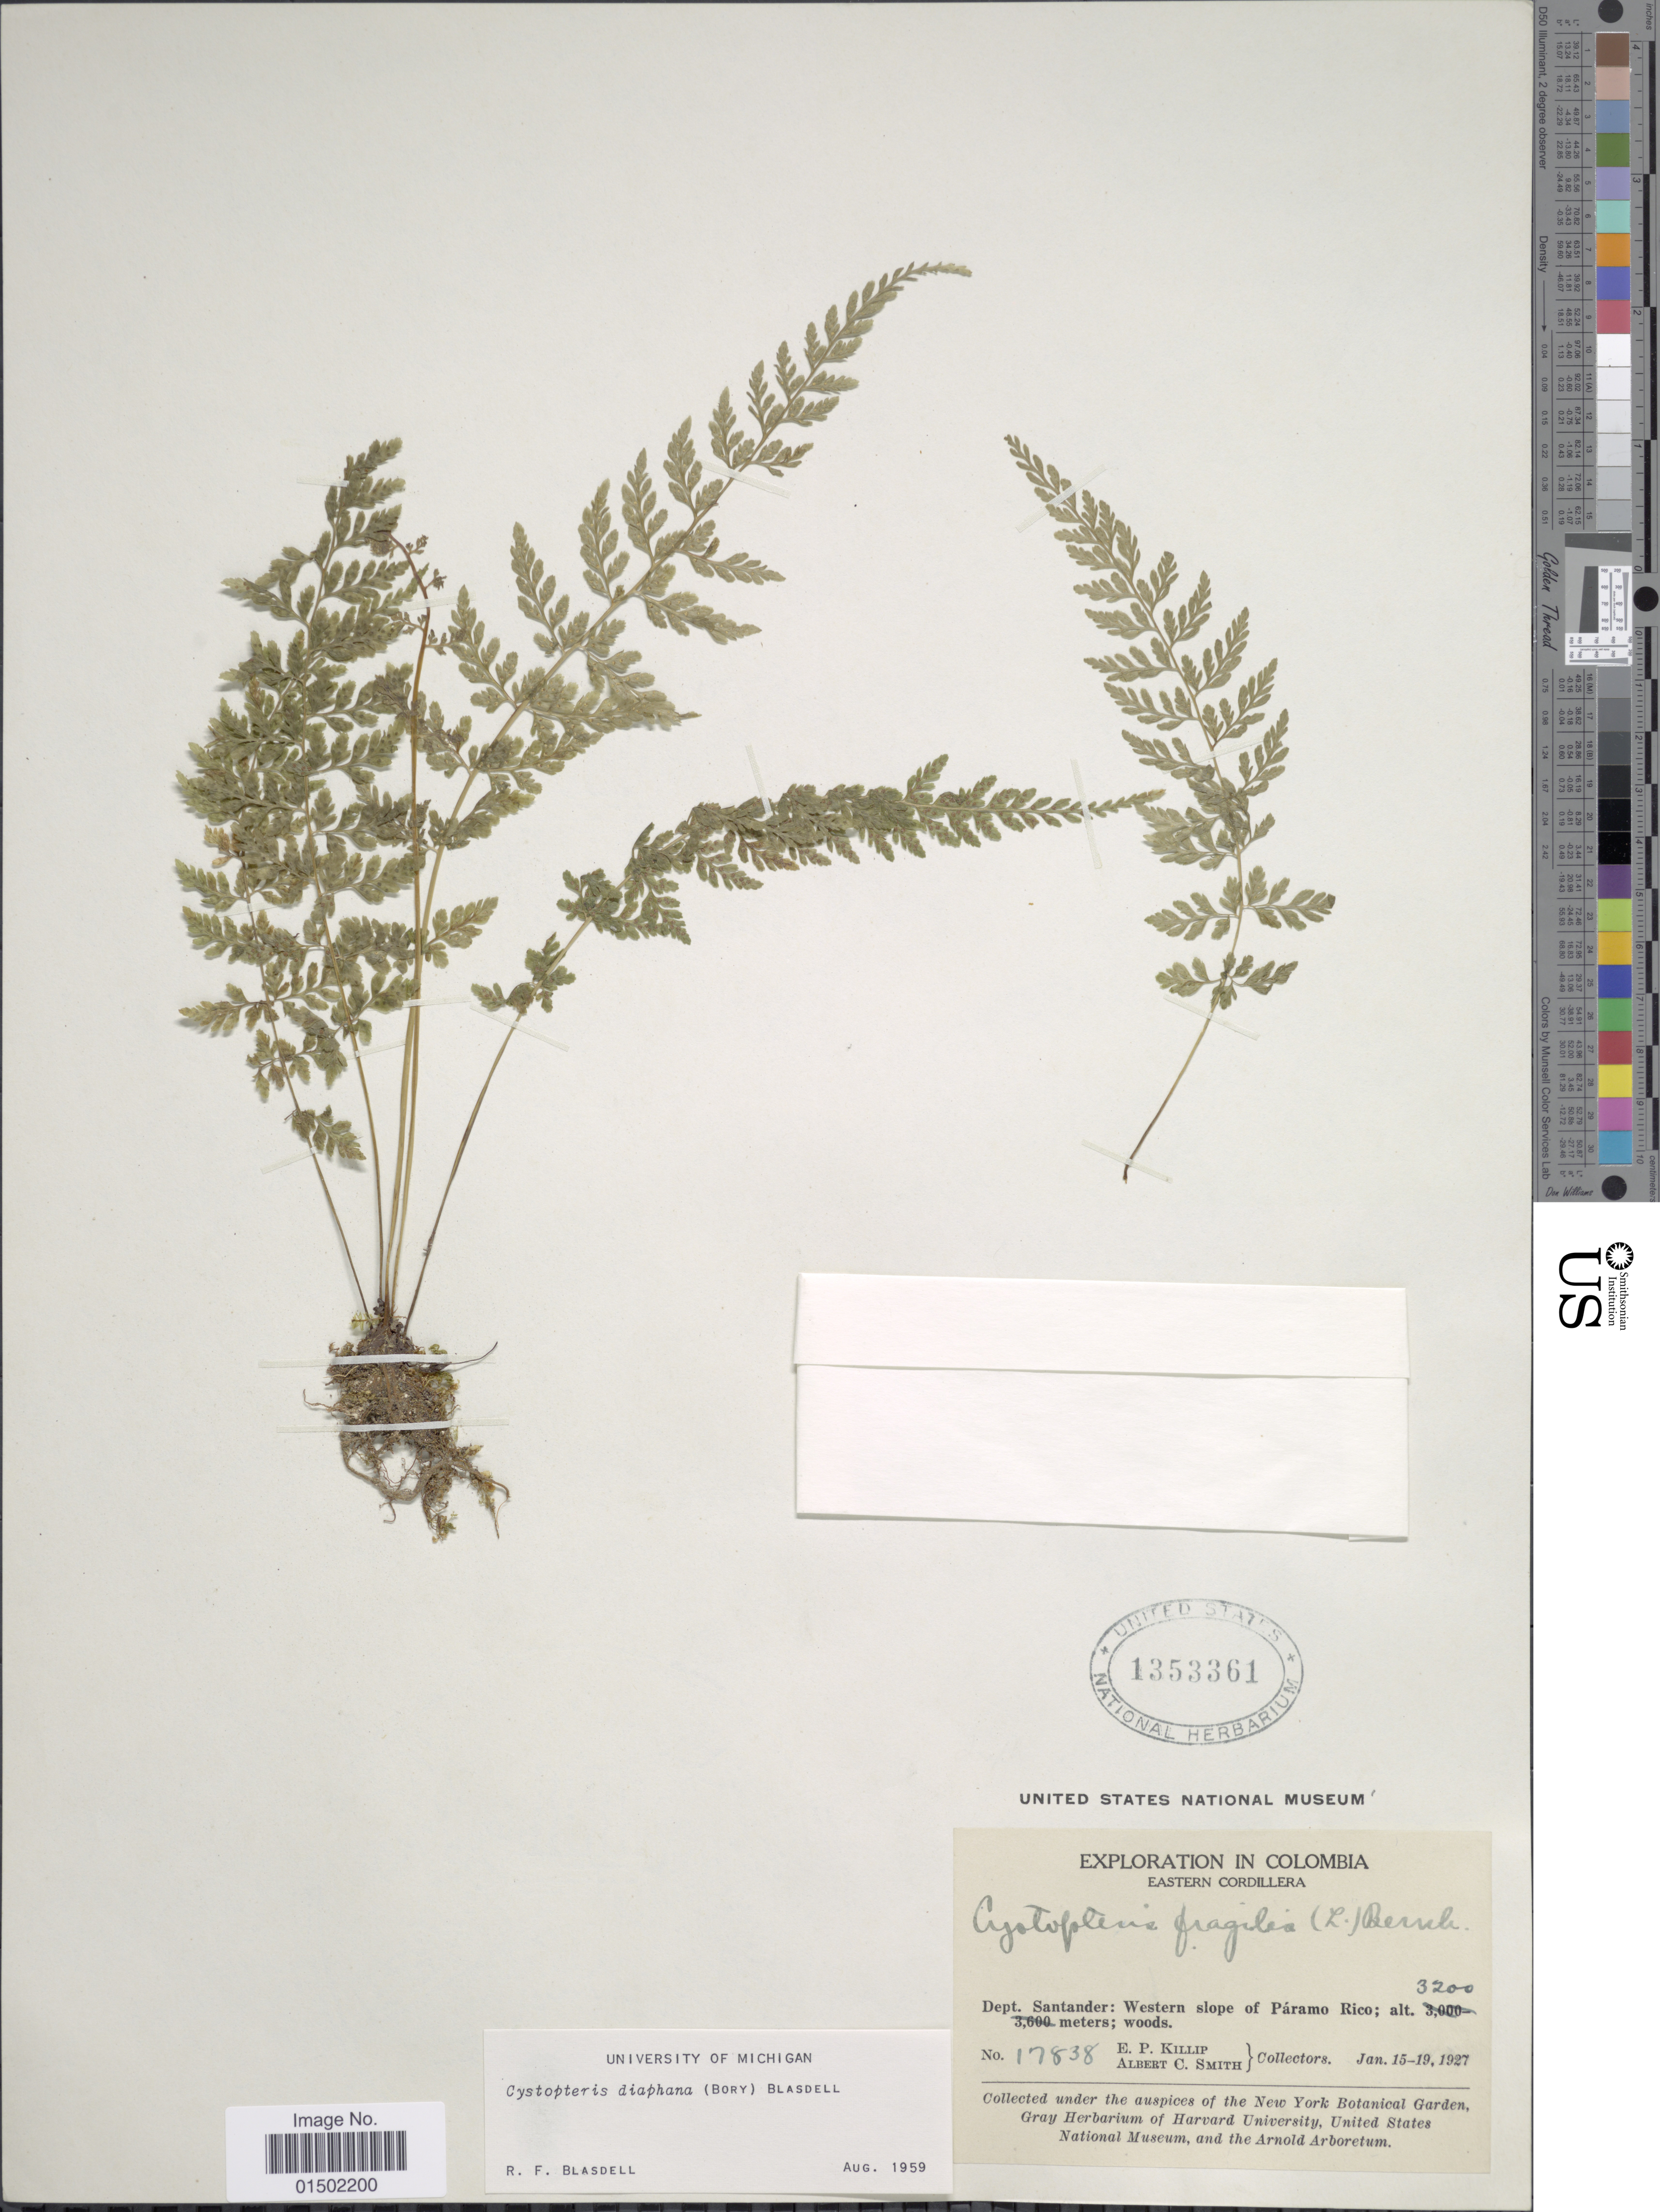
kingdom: Plantae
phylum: Tracheophyta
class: Polypodiopsida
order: Polypodiales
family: Cystopteridaceae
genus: Cystopteris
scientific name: Cystopteris diaphana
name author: (Bory) Blasdell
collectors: E. P. Killip & A. C. Smith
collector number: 17838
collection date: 1927-01-15/1927-01-19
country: Colombia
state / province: Santander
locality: Eastern Cordillera Western slope of Paramo Rico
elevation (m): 3200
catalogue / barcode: US 1353361